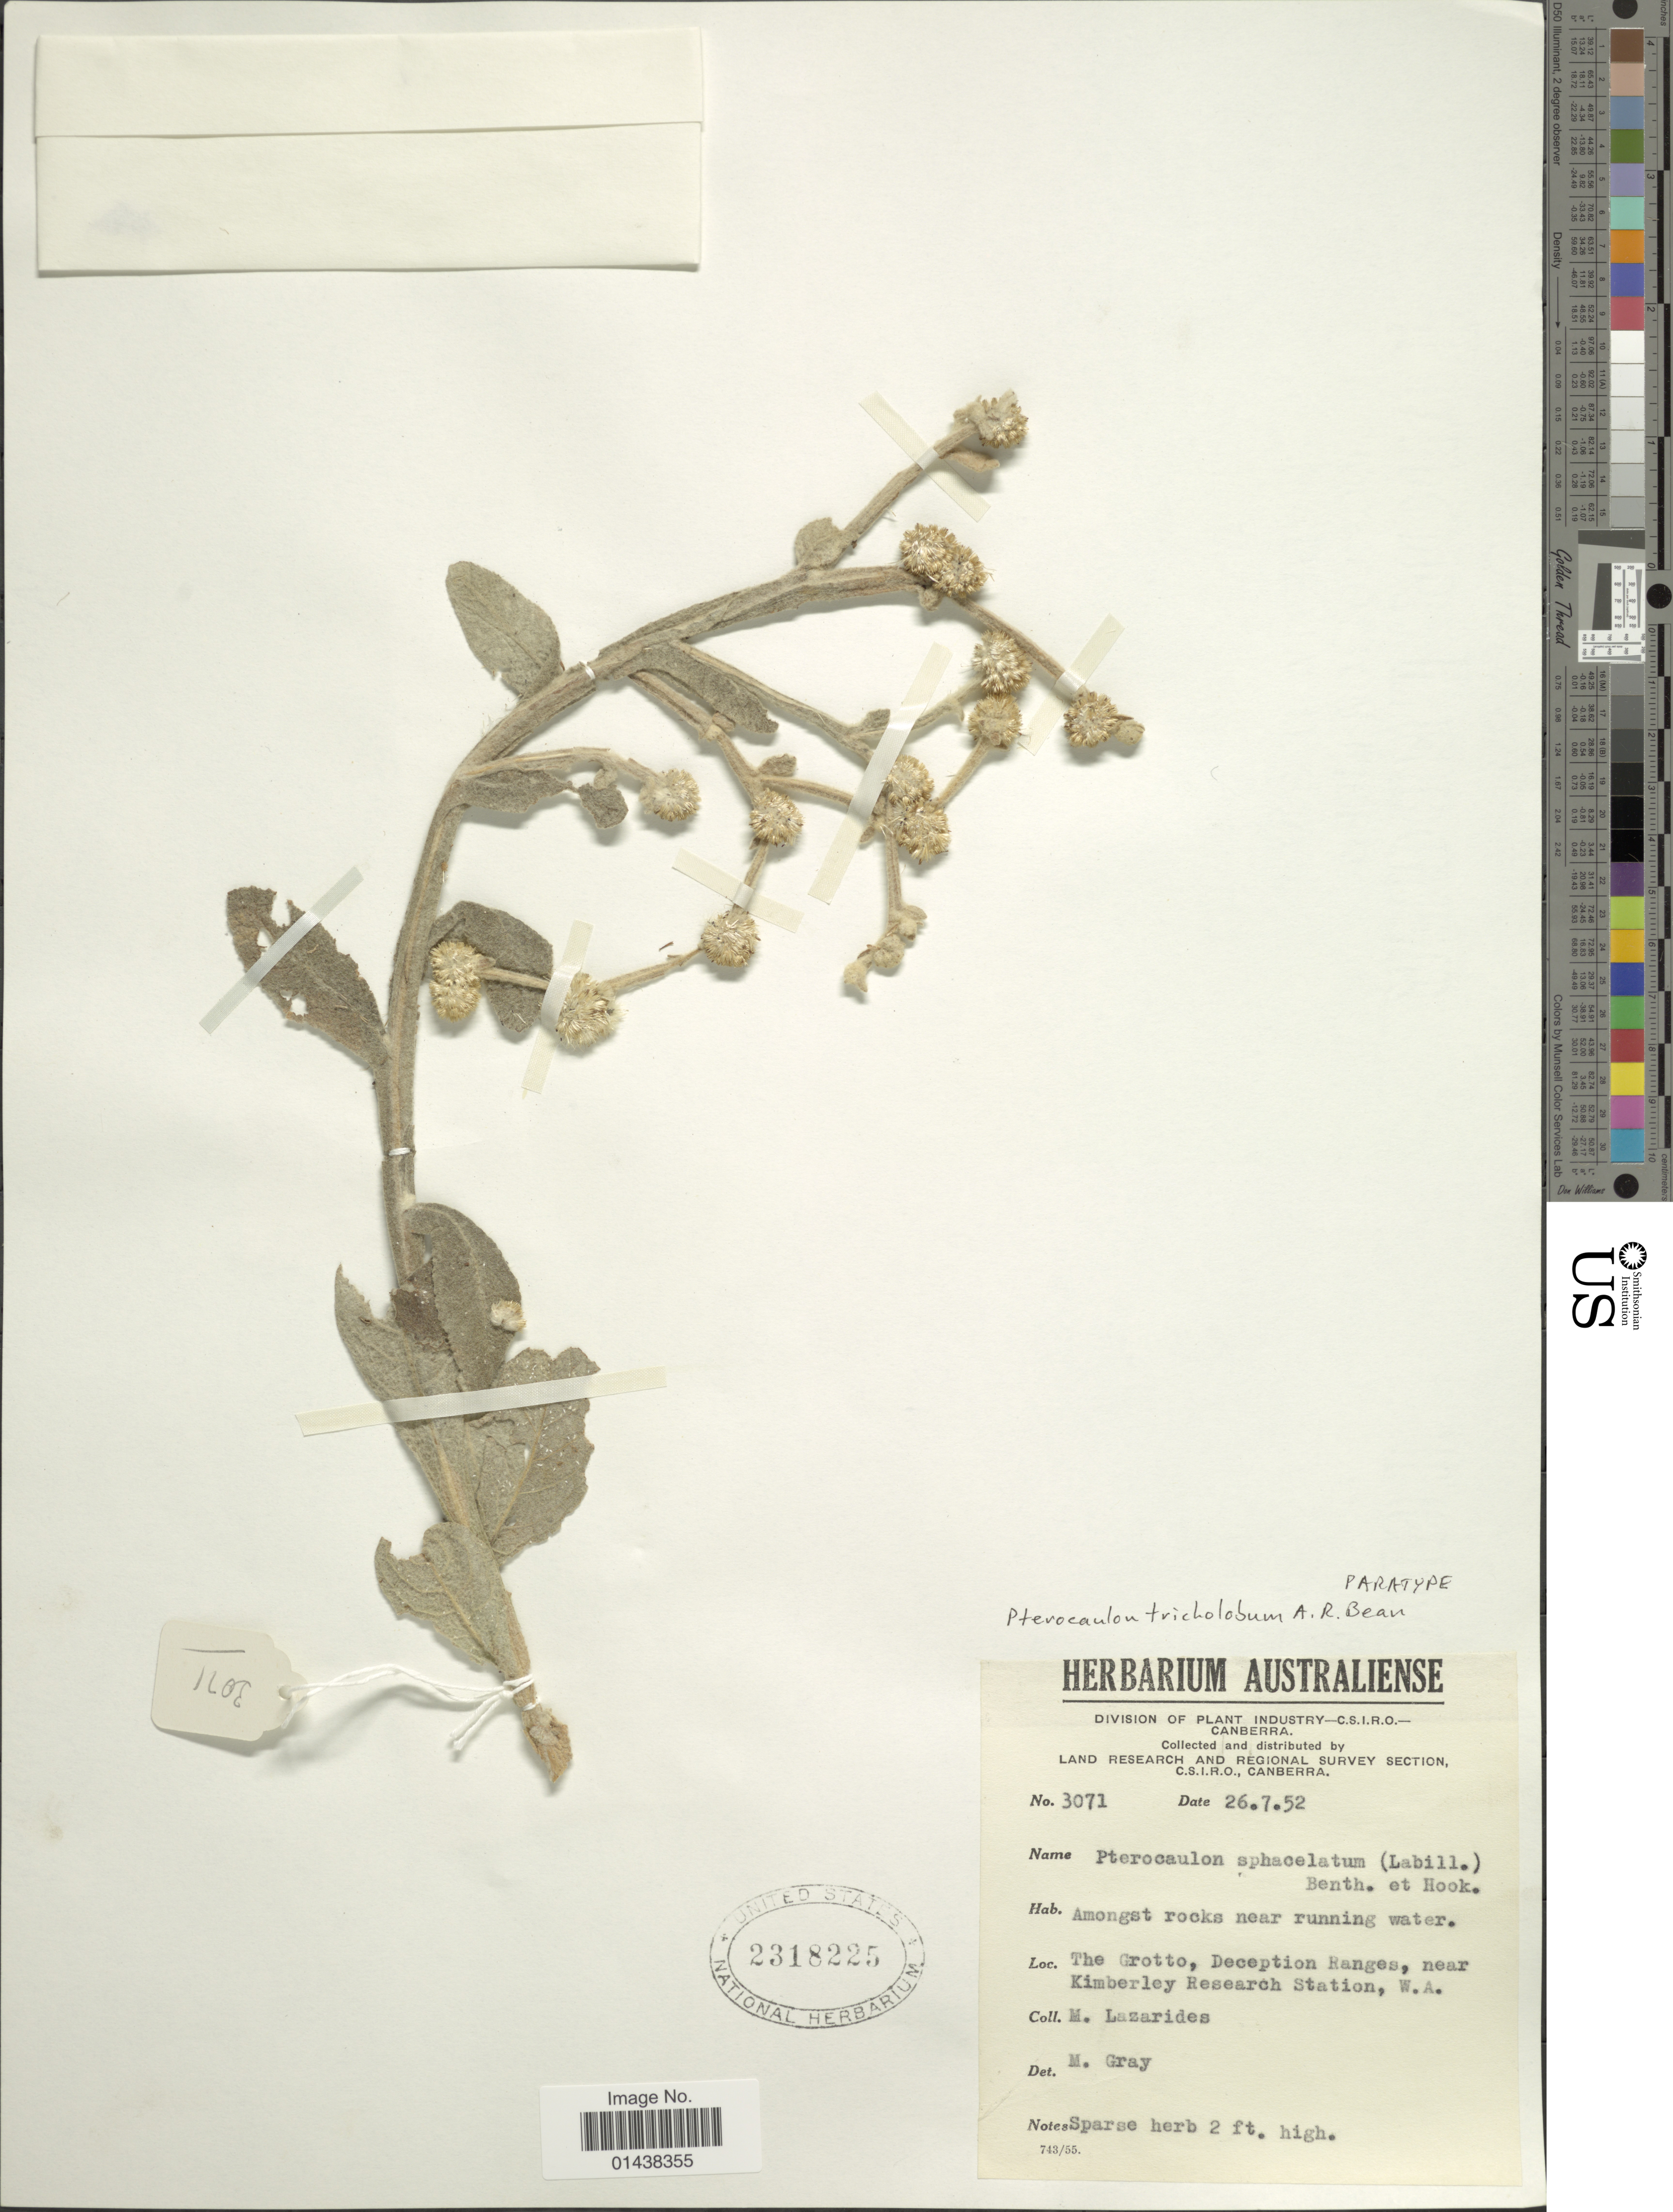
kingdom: Plantae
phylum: Tracheophyta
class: Magnoliopsida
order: Asterales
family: Asteraceae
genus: Pterocaulon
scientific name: Pterocaulon tricholobum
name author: A.R. Bean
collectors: M. Lazarides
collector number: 3071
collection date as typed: Transcribed d/m/y: 26/7/52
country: Australia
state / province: Western Australia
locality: The Grotto, Deception Ranges, near Kimberley Research Station, W.A.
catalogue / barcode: US 2318225